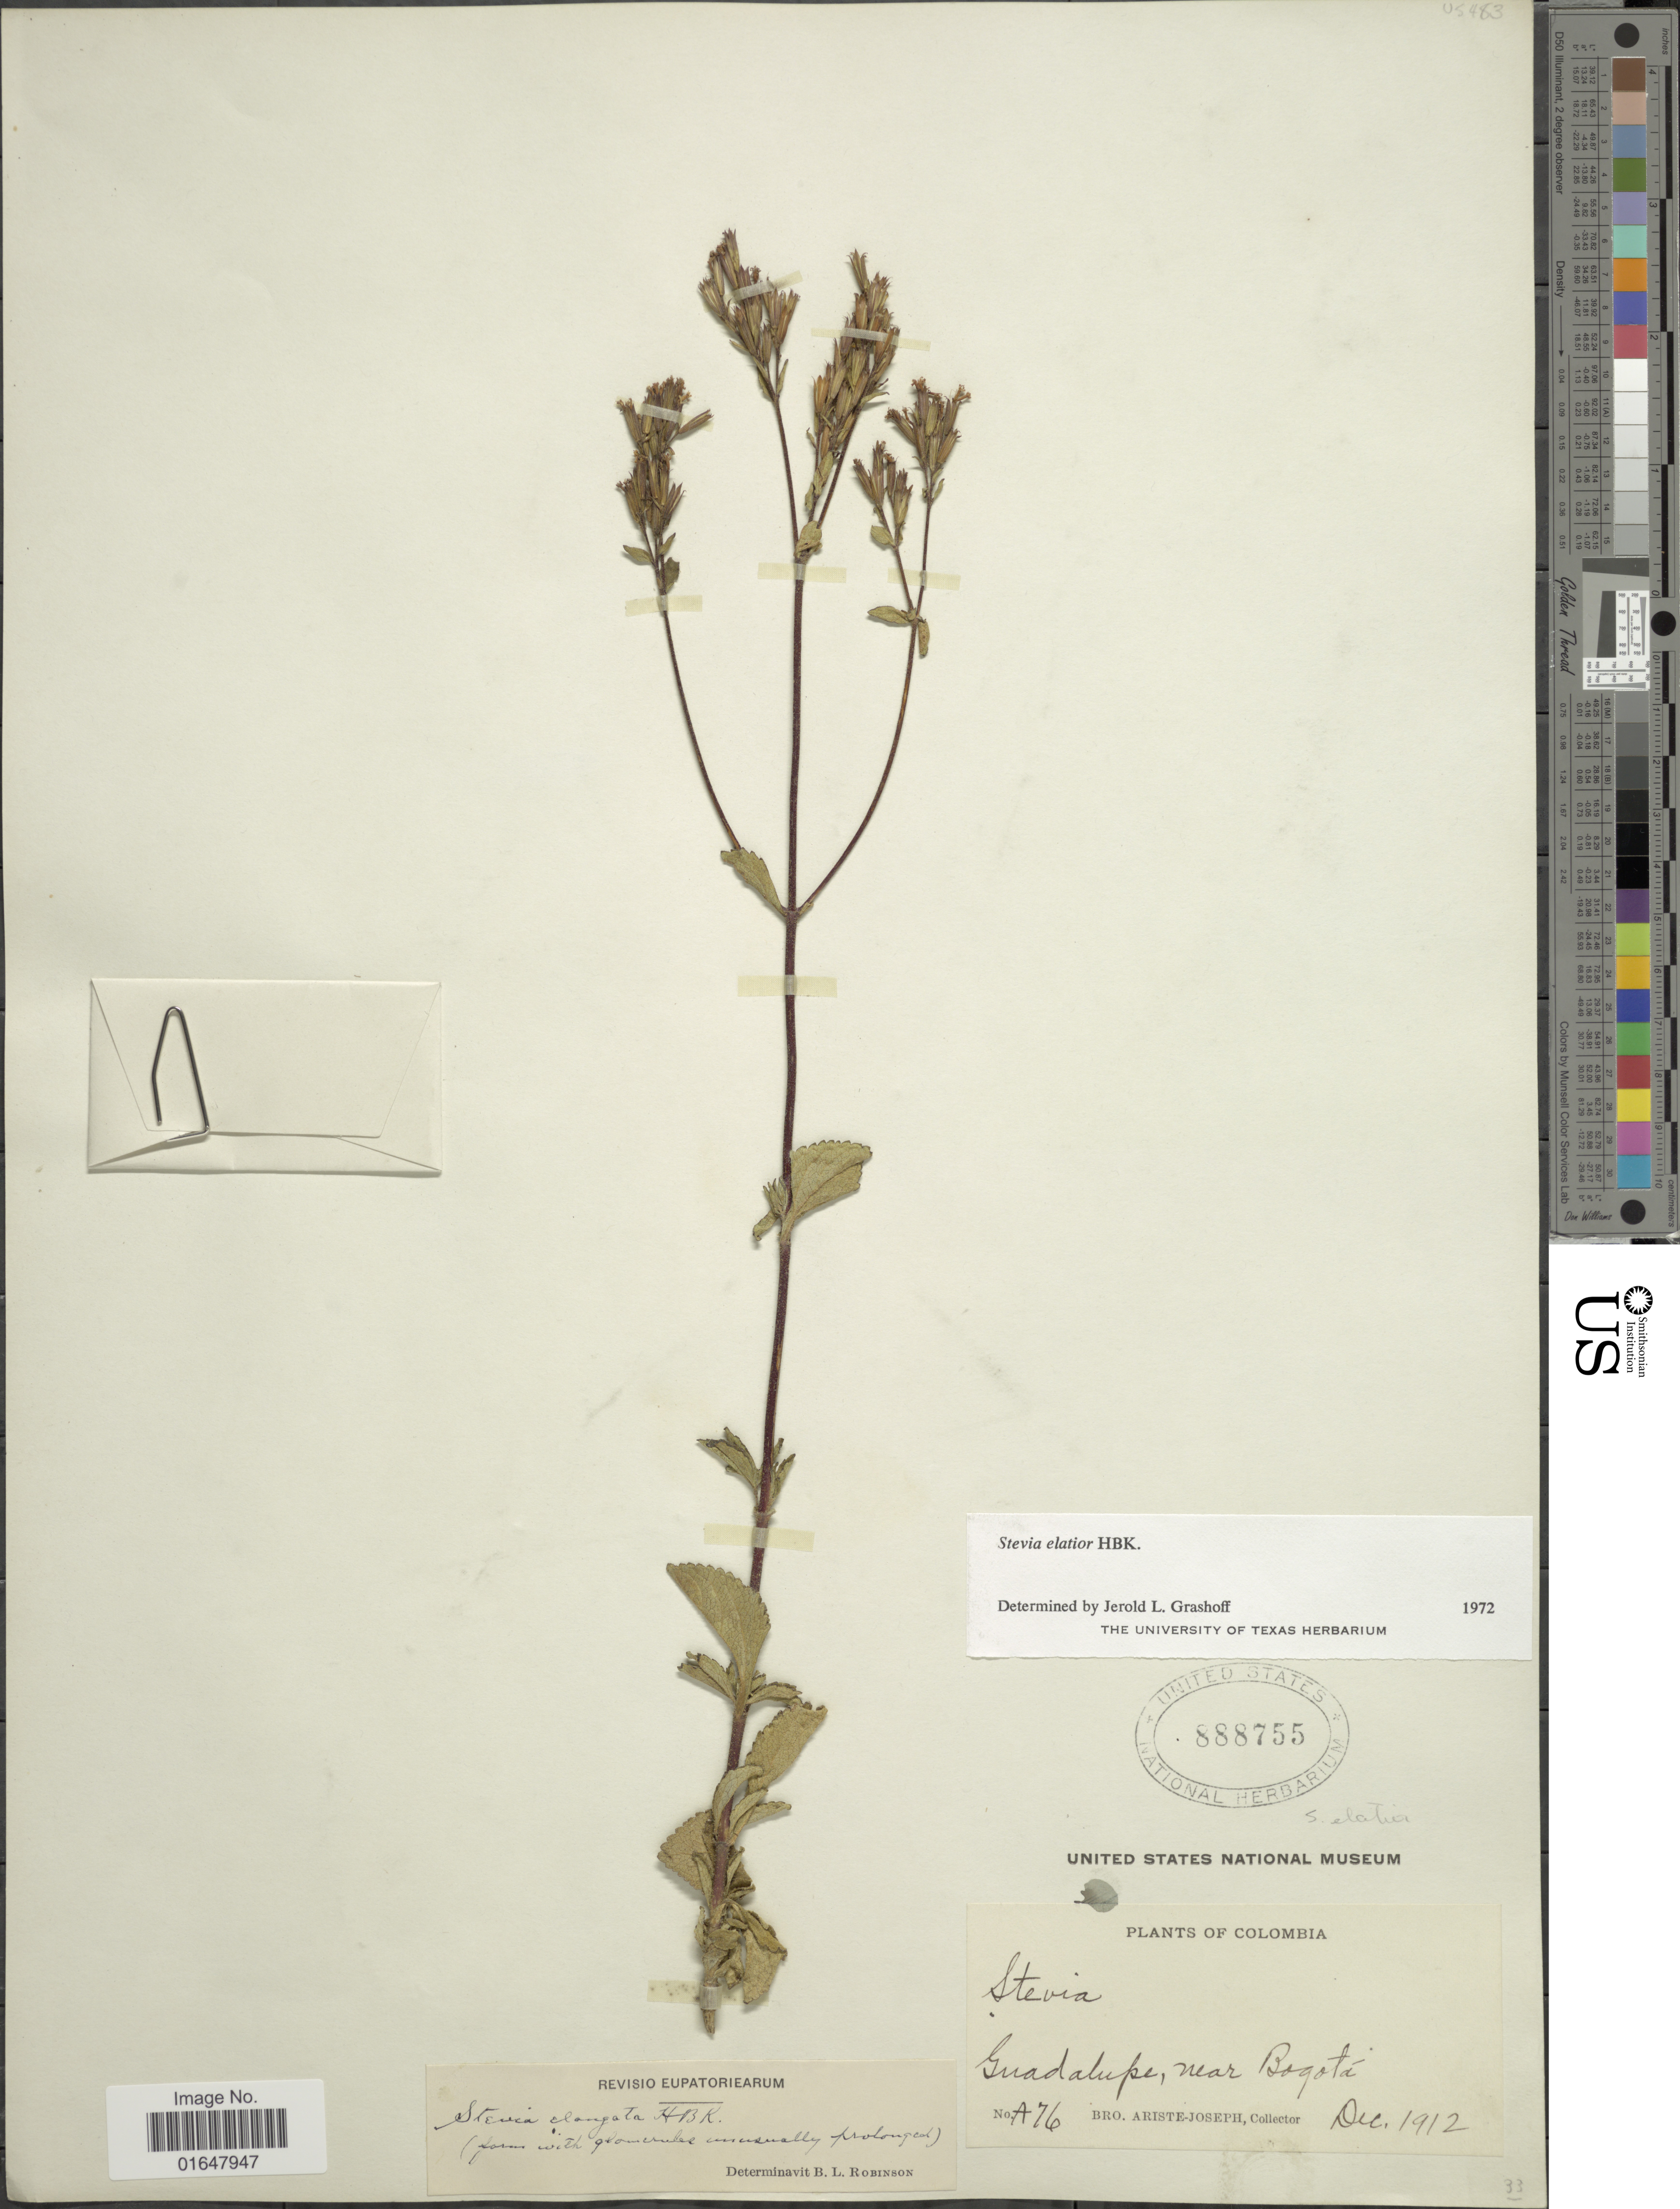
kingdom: Plantae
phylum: Tracheophyta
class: Magnoliopsida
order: Asterales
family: Asteraceae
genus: Stevia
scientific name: Stevia elatior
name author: Kunth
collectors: Bro. Ariste-Joseph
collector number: A76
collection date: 1912-12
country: Colombia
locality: Guadalupe, near Bogota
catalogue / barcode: US 888755